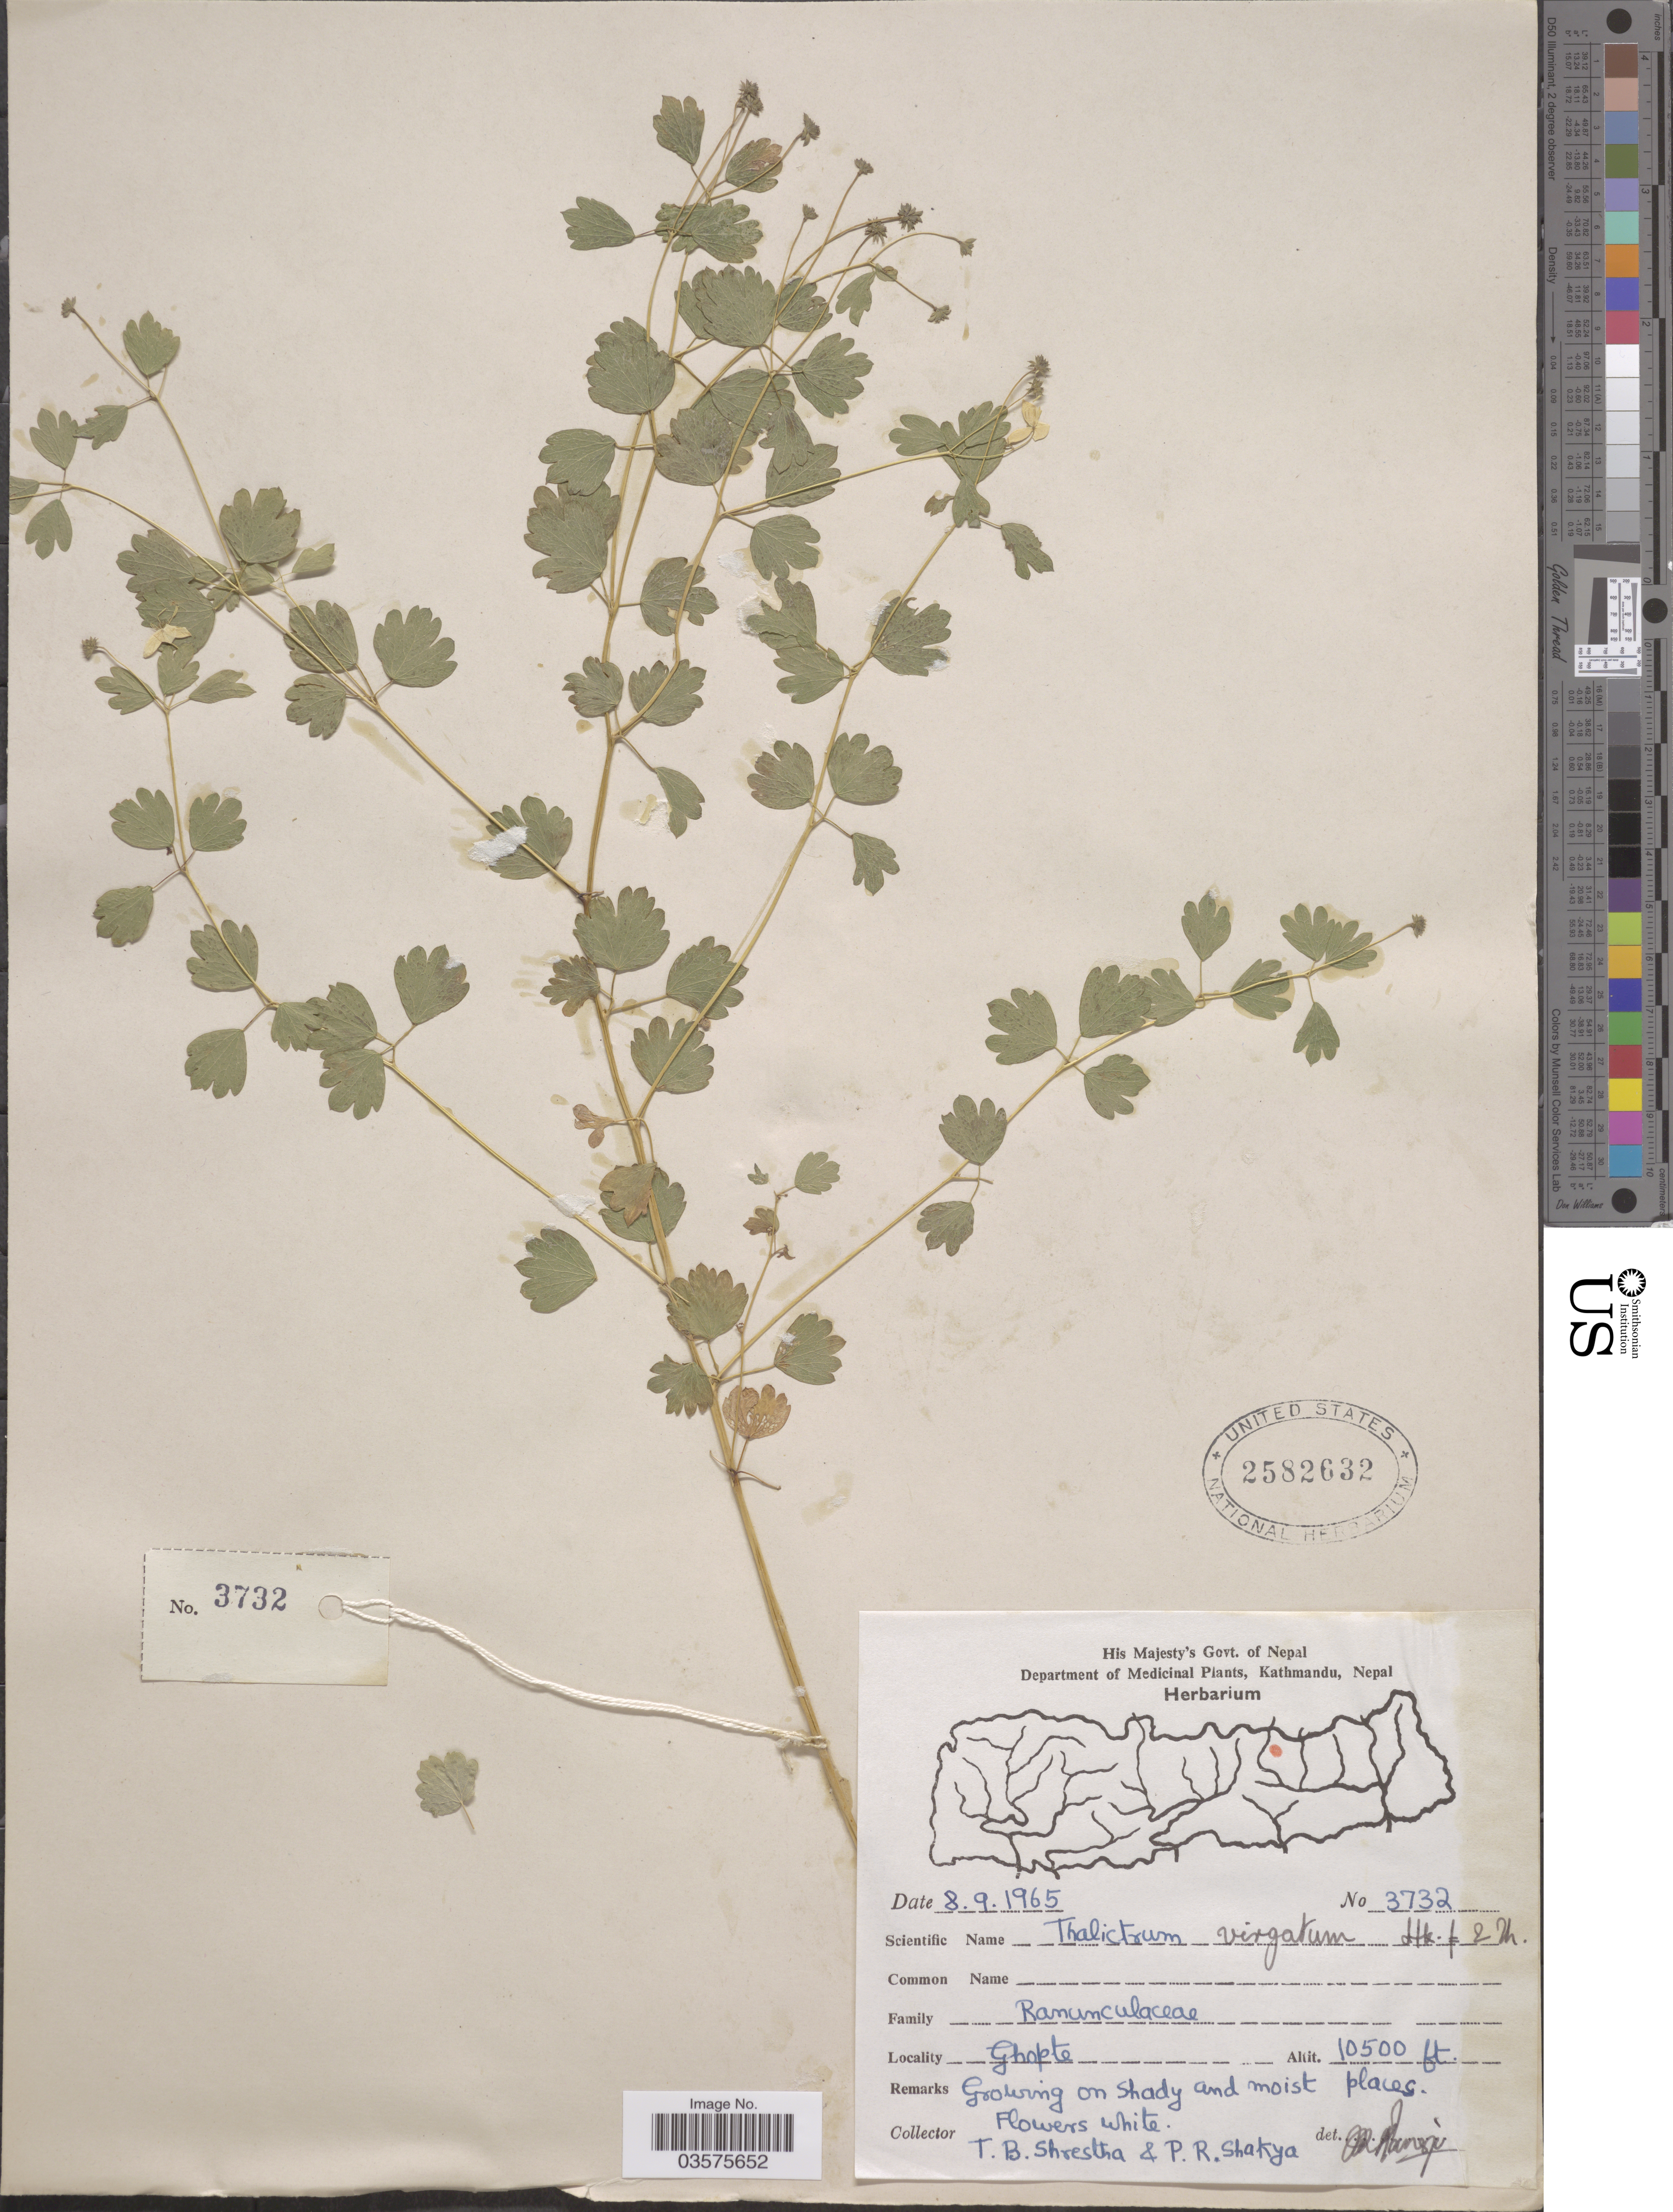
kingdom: Plantae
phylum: Tracheophyta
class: Magnoliopsida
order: Ranunculales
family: Ranunculaceae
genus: Thalictrum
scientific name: Thalictrum virgatum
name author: Hook. f. & Thomson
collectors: T. B. Shrestha & P. Shakya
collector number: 3732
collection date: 1965-09-08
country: Nepal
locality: Ghopte.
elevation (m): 3200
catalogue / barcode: US 2582632